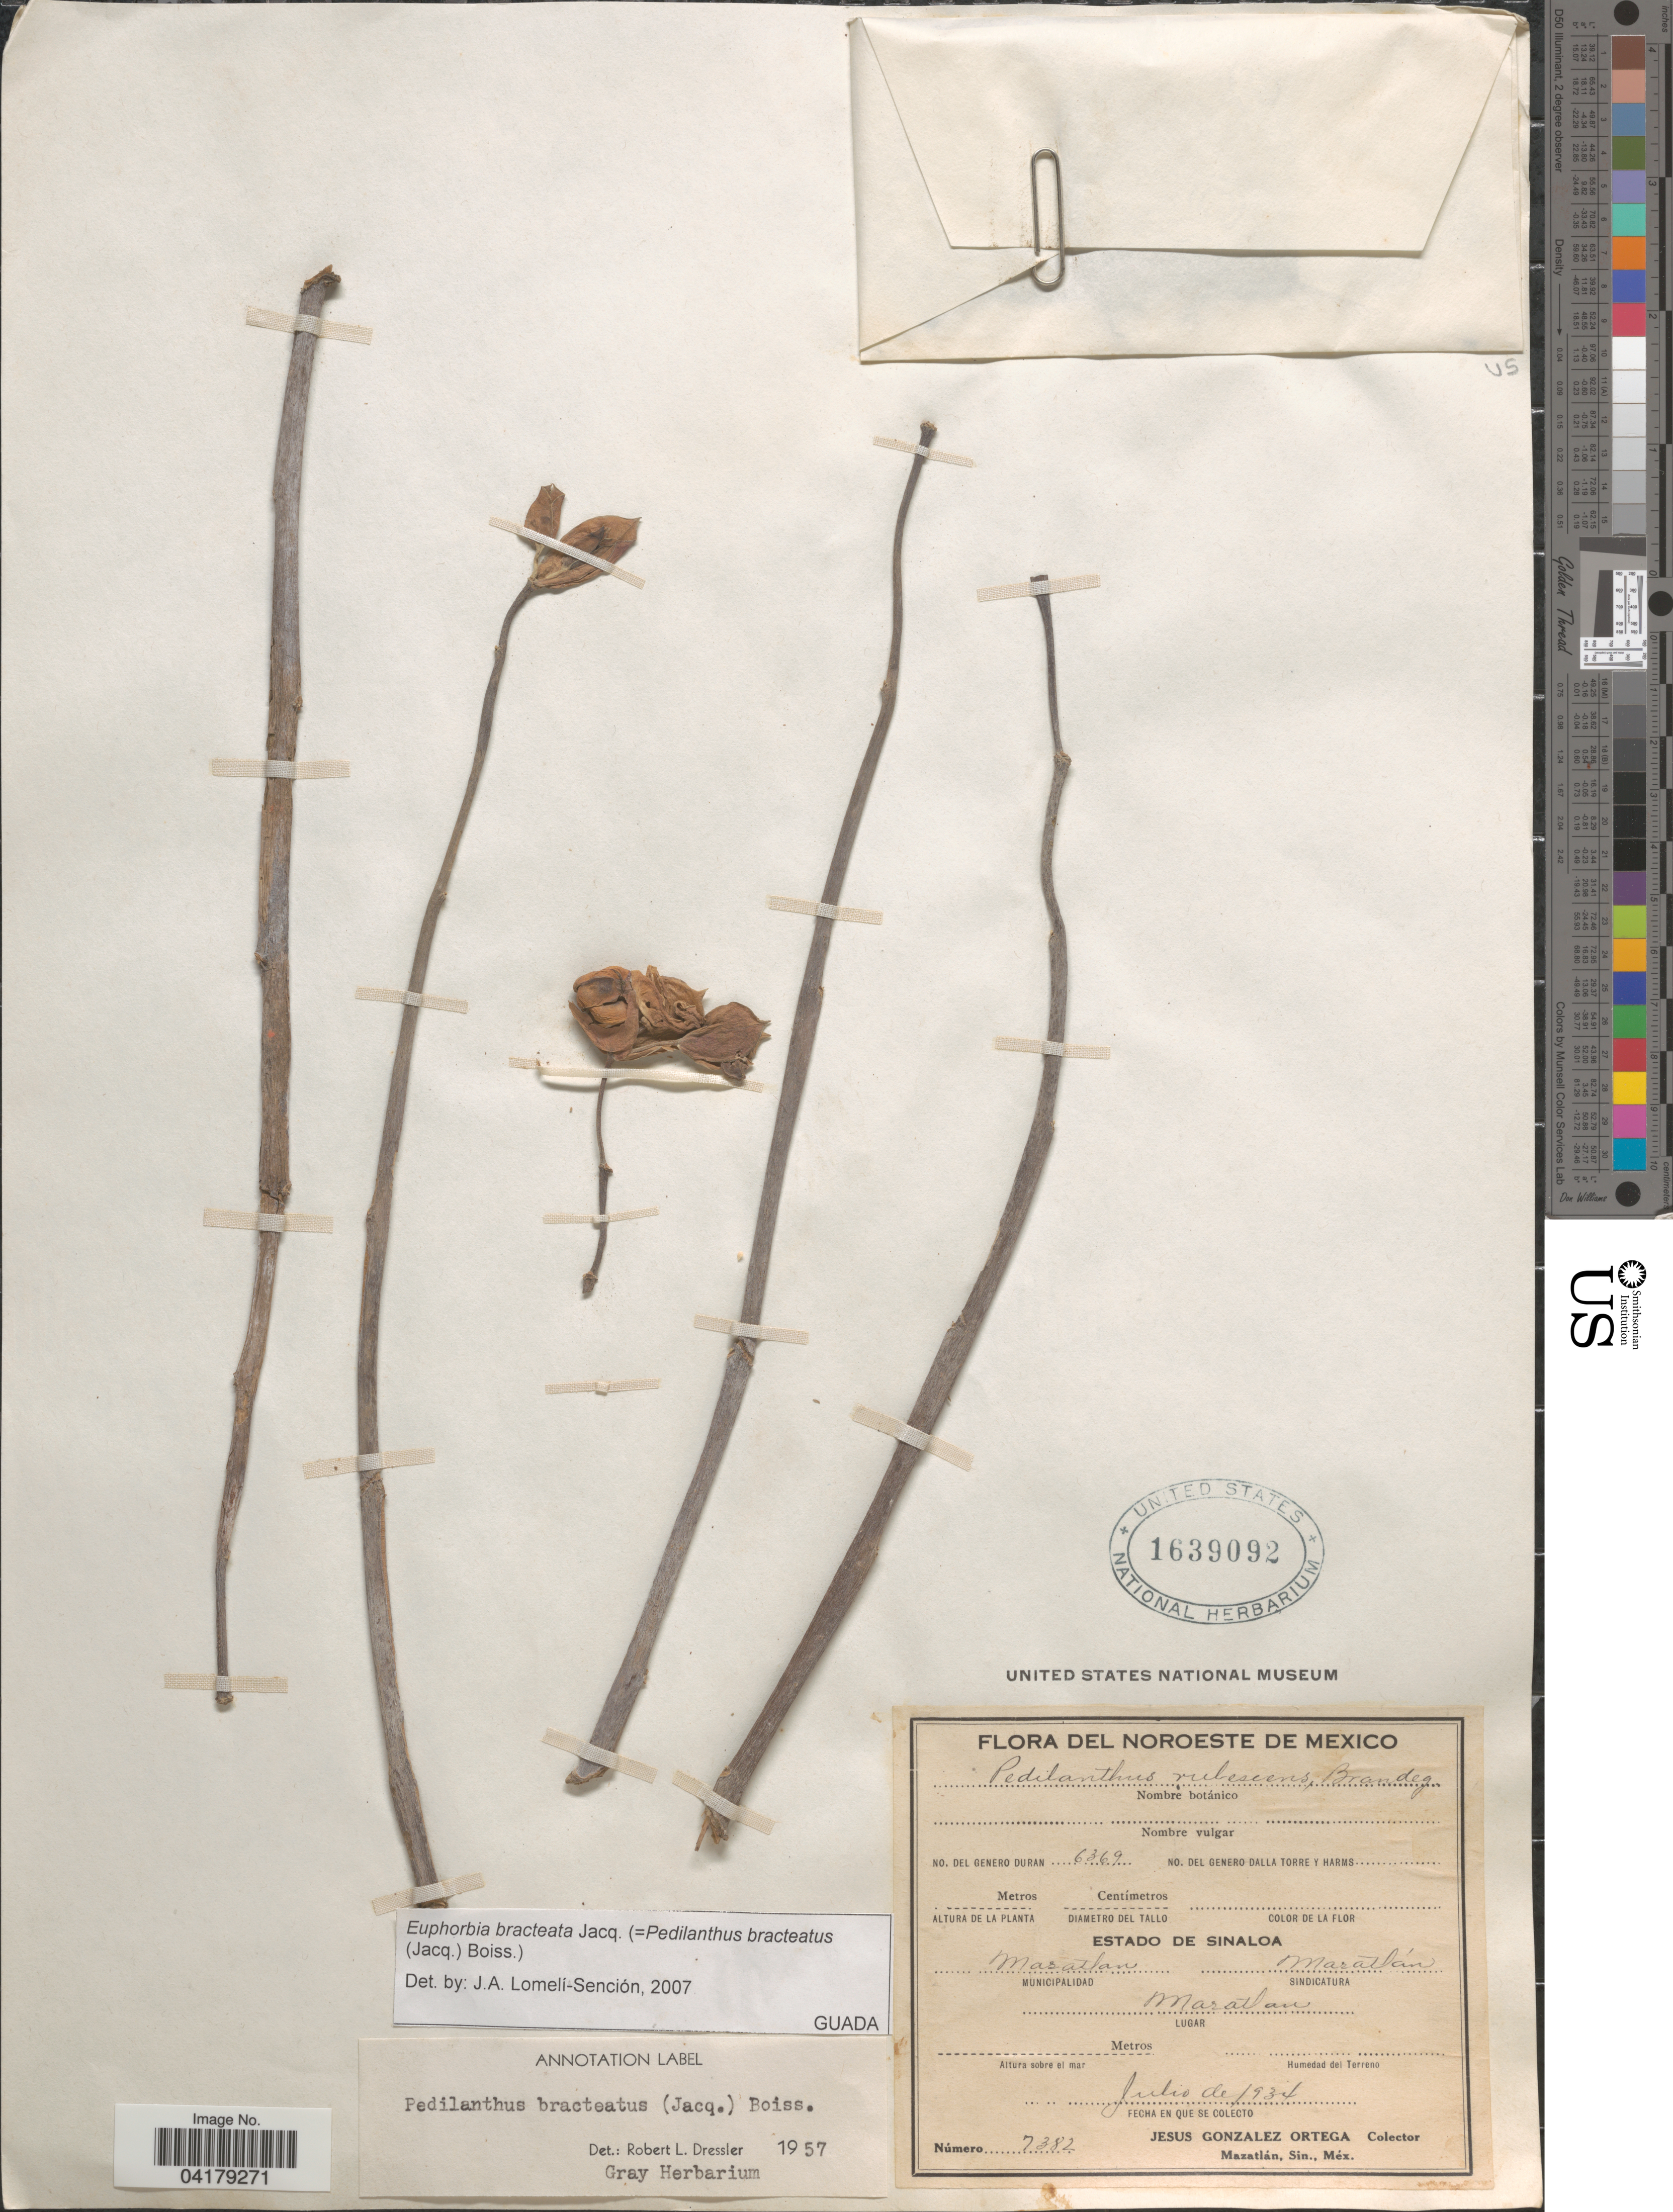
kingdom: Plantae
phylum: Tracheophyta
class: Magnoliopsida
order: Malpighiales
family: Euphorbiaceae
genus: Euphorbia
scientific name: Euphorbia bracteata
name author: Jacq.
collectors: J. Ortega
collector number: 7382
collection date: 1934-07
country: Mexico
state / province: Sinaloa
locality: Municipalidad Mazatlan. Mazatlán. Mazatlan.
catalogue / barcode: US 1639092